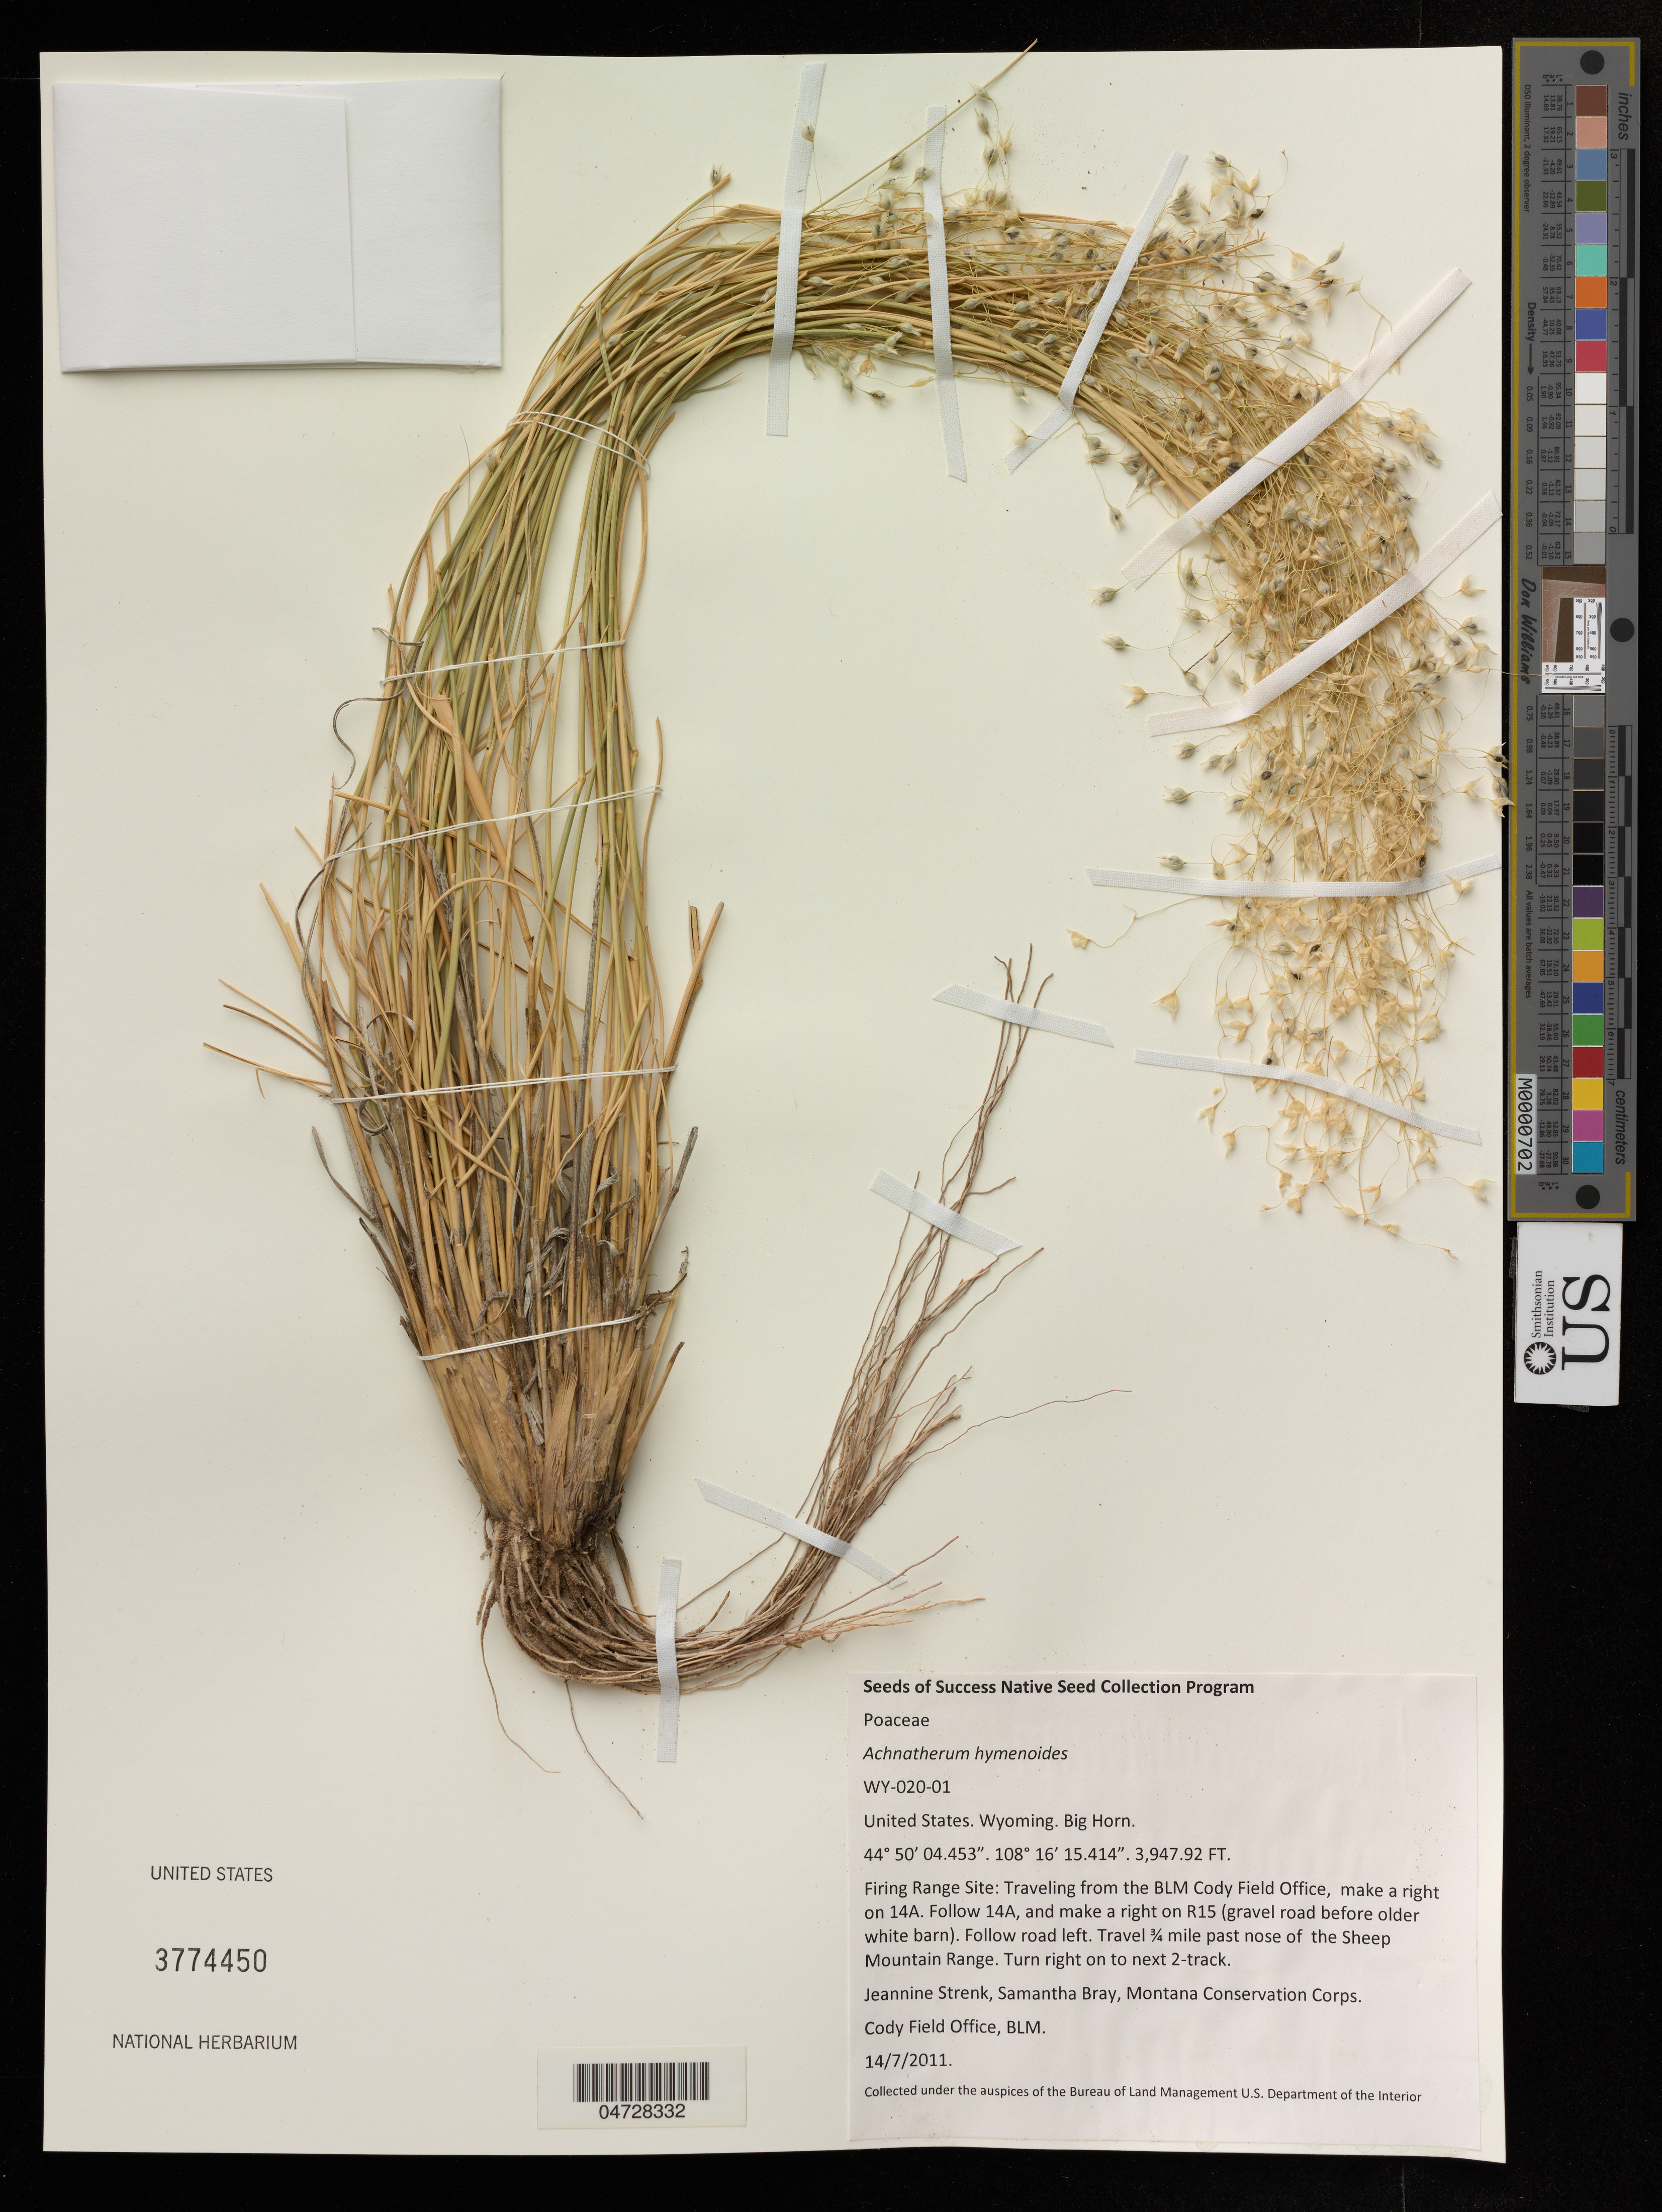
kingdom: Plantae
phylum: Tracheophyta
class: Liliopsida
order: Poales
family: Poaceae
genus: Achnatherum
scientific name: Achnatherum hymenoides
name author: (Roem. & Schult.) Barkworth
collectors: J. Strenk, S. Bray & Montana Conservation Corps.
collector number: WY-020-01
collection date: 2011-07-14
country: United States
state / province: Wyoming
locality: Big Horn, Firing Range Site: Traveling from the BLM Cody Field Office, make a right on 14A.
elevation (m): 1203.33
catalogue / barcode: US 3774450